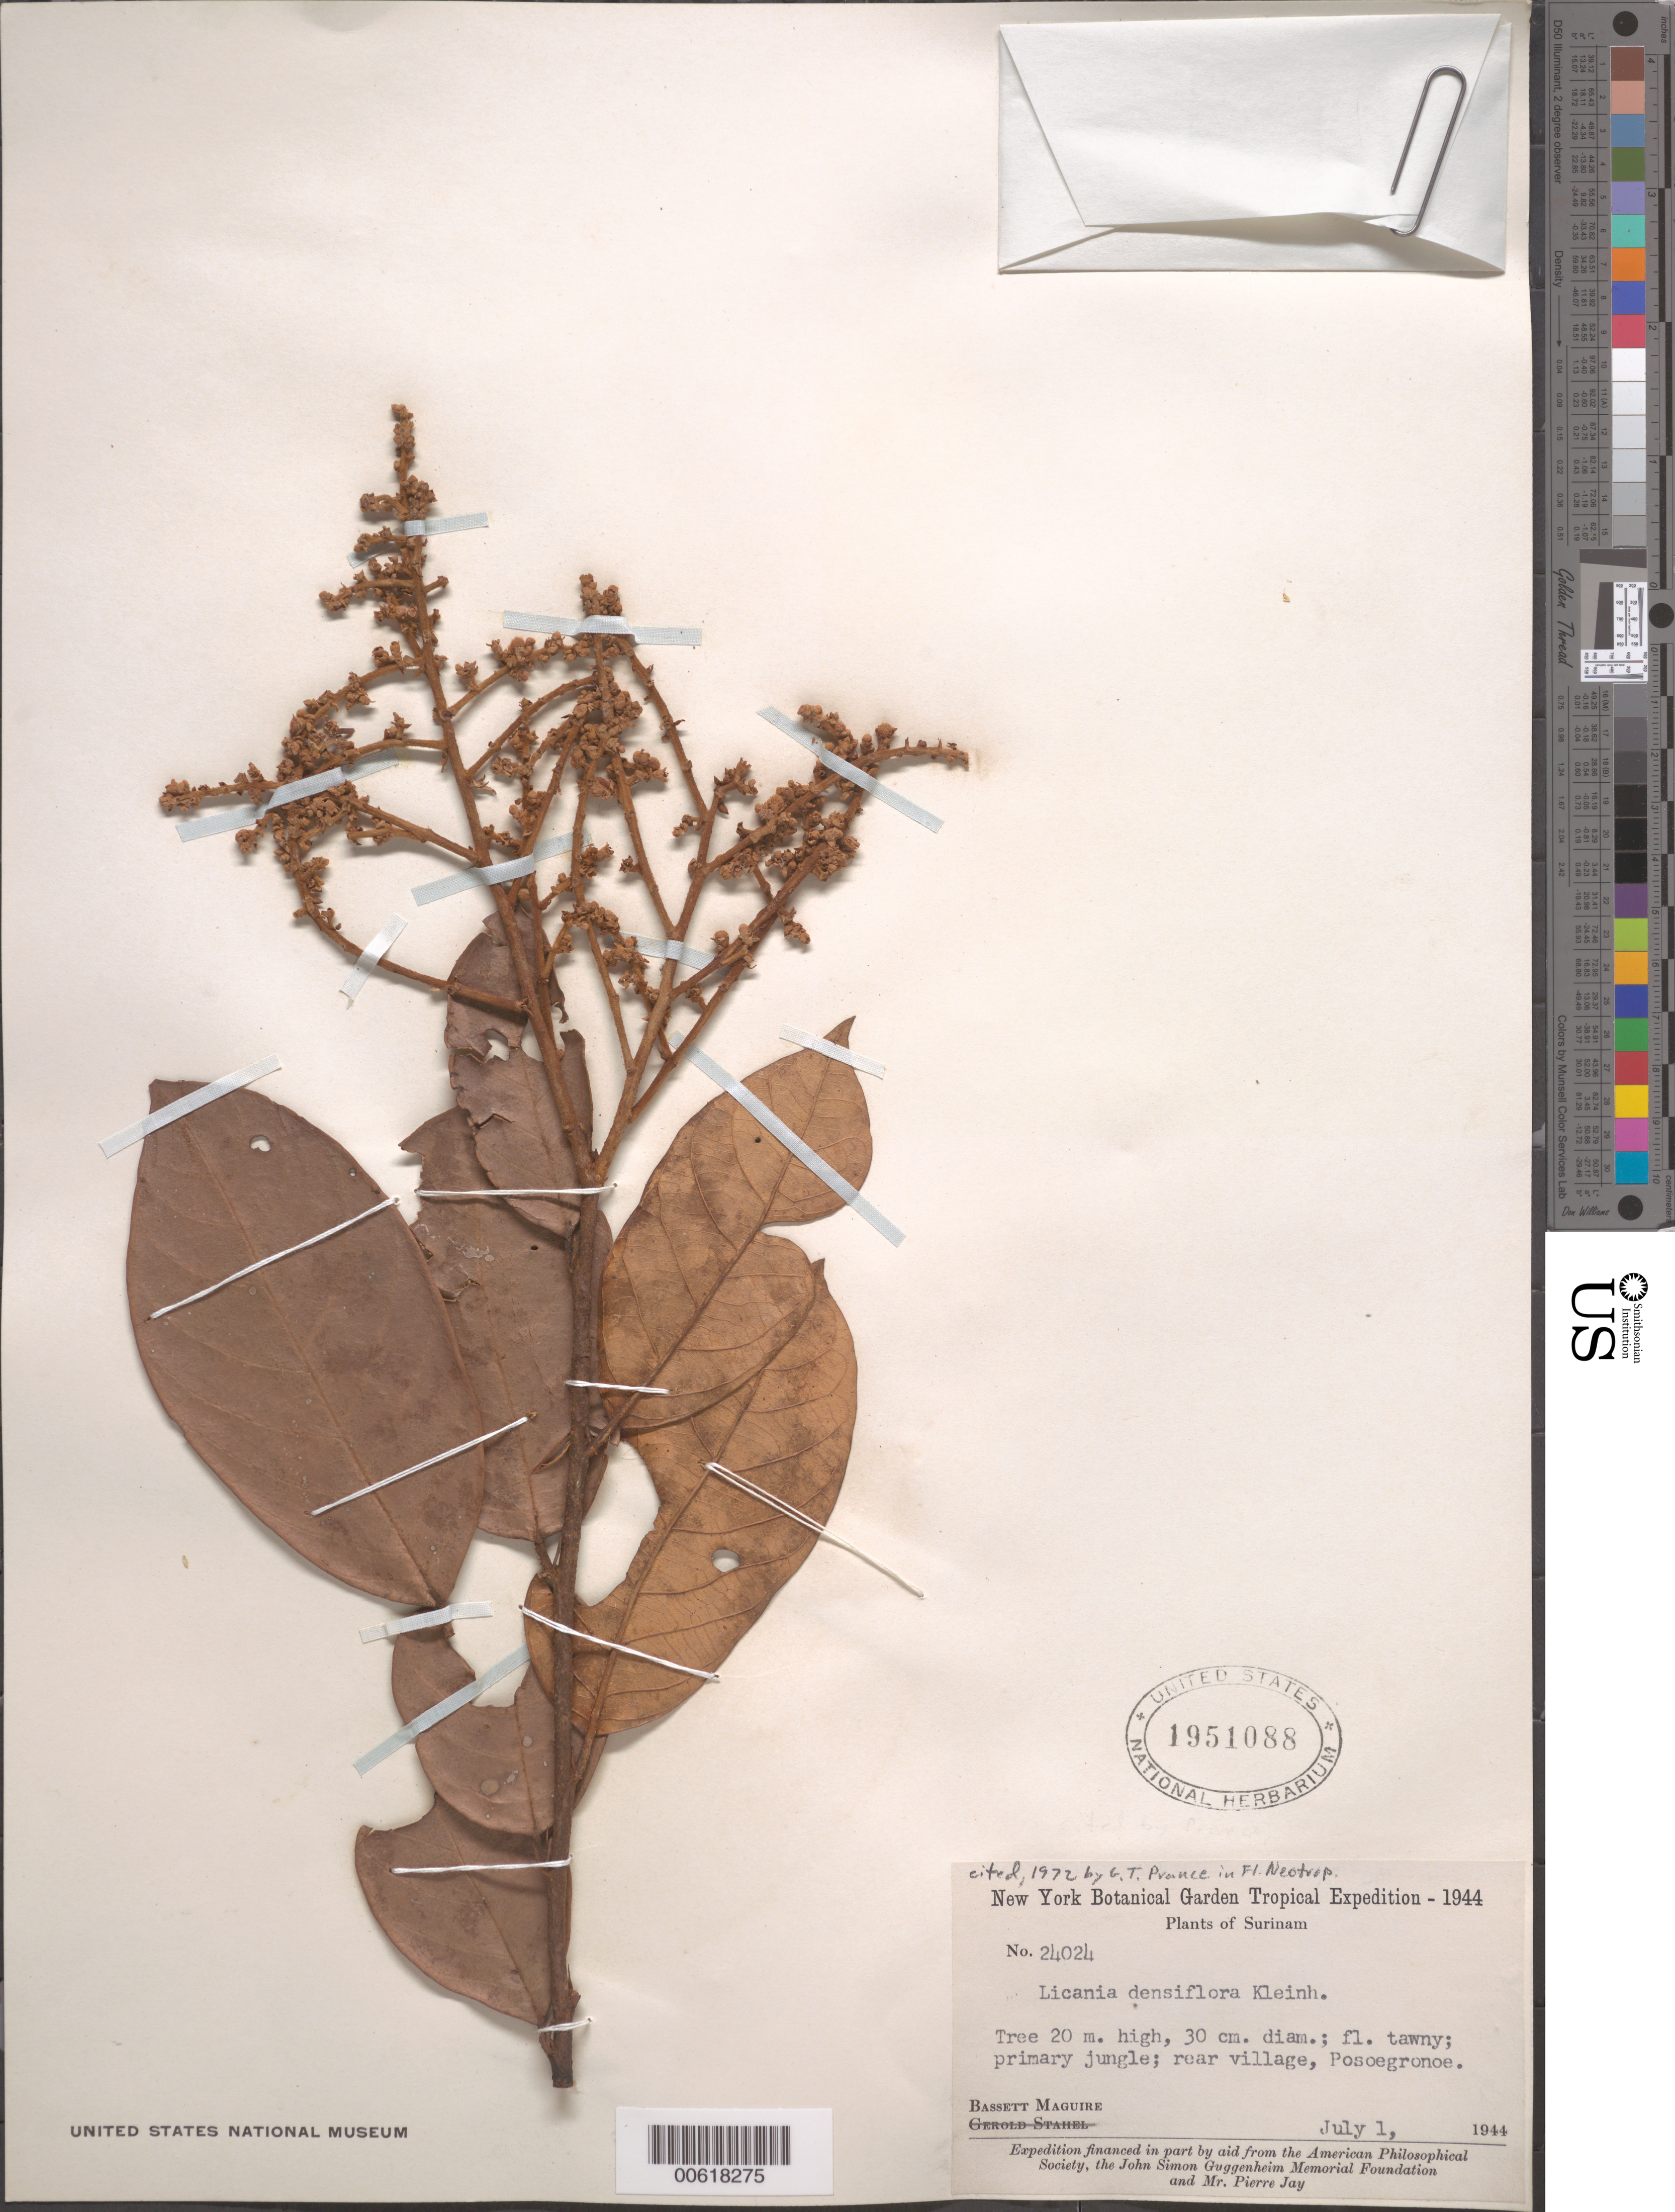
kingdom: Plantae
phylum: Tracheophyta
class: Magnoliopsida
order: Malpighiales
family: Chrysobalanaceae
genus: Licania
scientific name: Licania densiflora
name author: Kleinh.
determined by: Prance, G. T.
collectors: B. Maguire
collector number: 24024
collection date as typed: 1-Jul-44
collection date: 1944-07-01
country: Suriname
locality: Saramacca River Headwaters, Posoegronoe Village; rear village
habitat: Primary jungle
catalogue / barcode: US 1951088